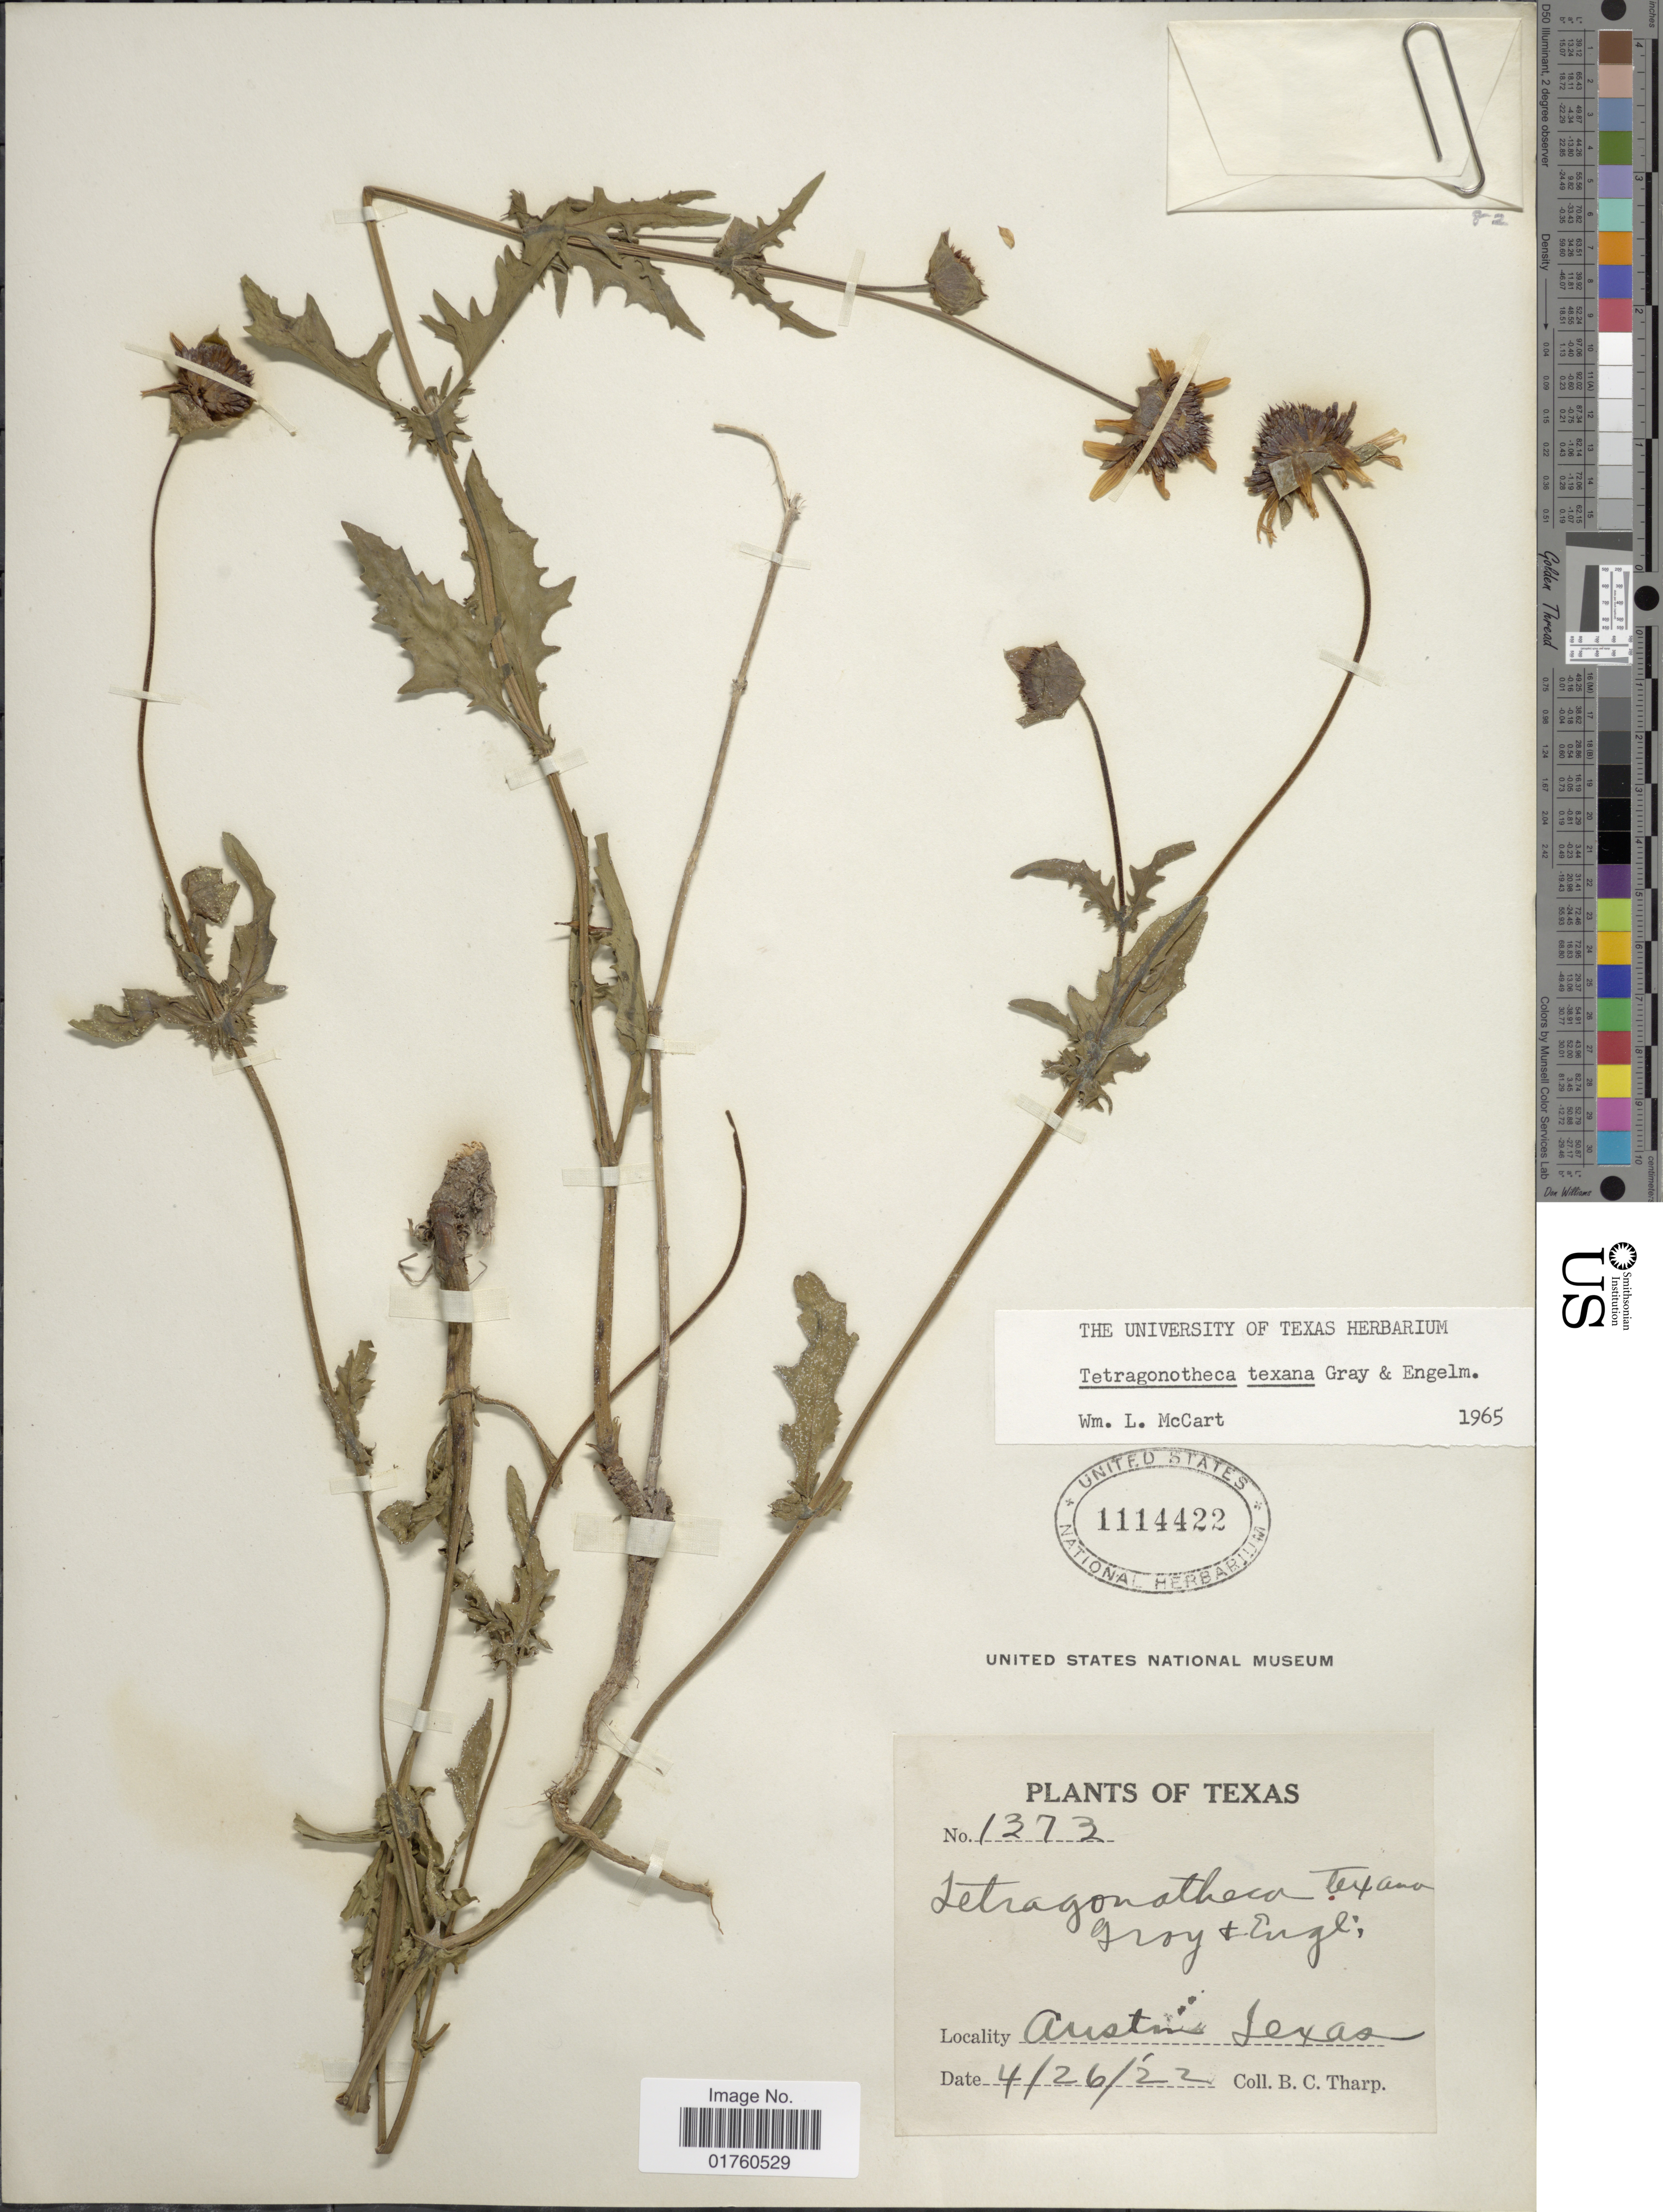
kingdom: Plantae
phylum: Tracheophyta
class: Magnoliopsida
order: Asterales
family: Asteraceae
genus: Tetragonotheca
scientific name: Tetragonotheca texana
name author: A. Gray & Engelm.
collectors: B. C. Tharp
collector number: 1373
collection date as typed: Transcribed d/m/y: 26/4/22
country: United States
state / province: Texas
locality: Austin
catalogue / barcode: US 1114422